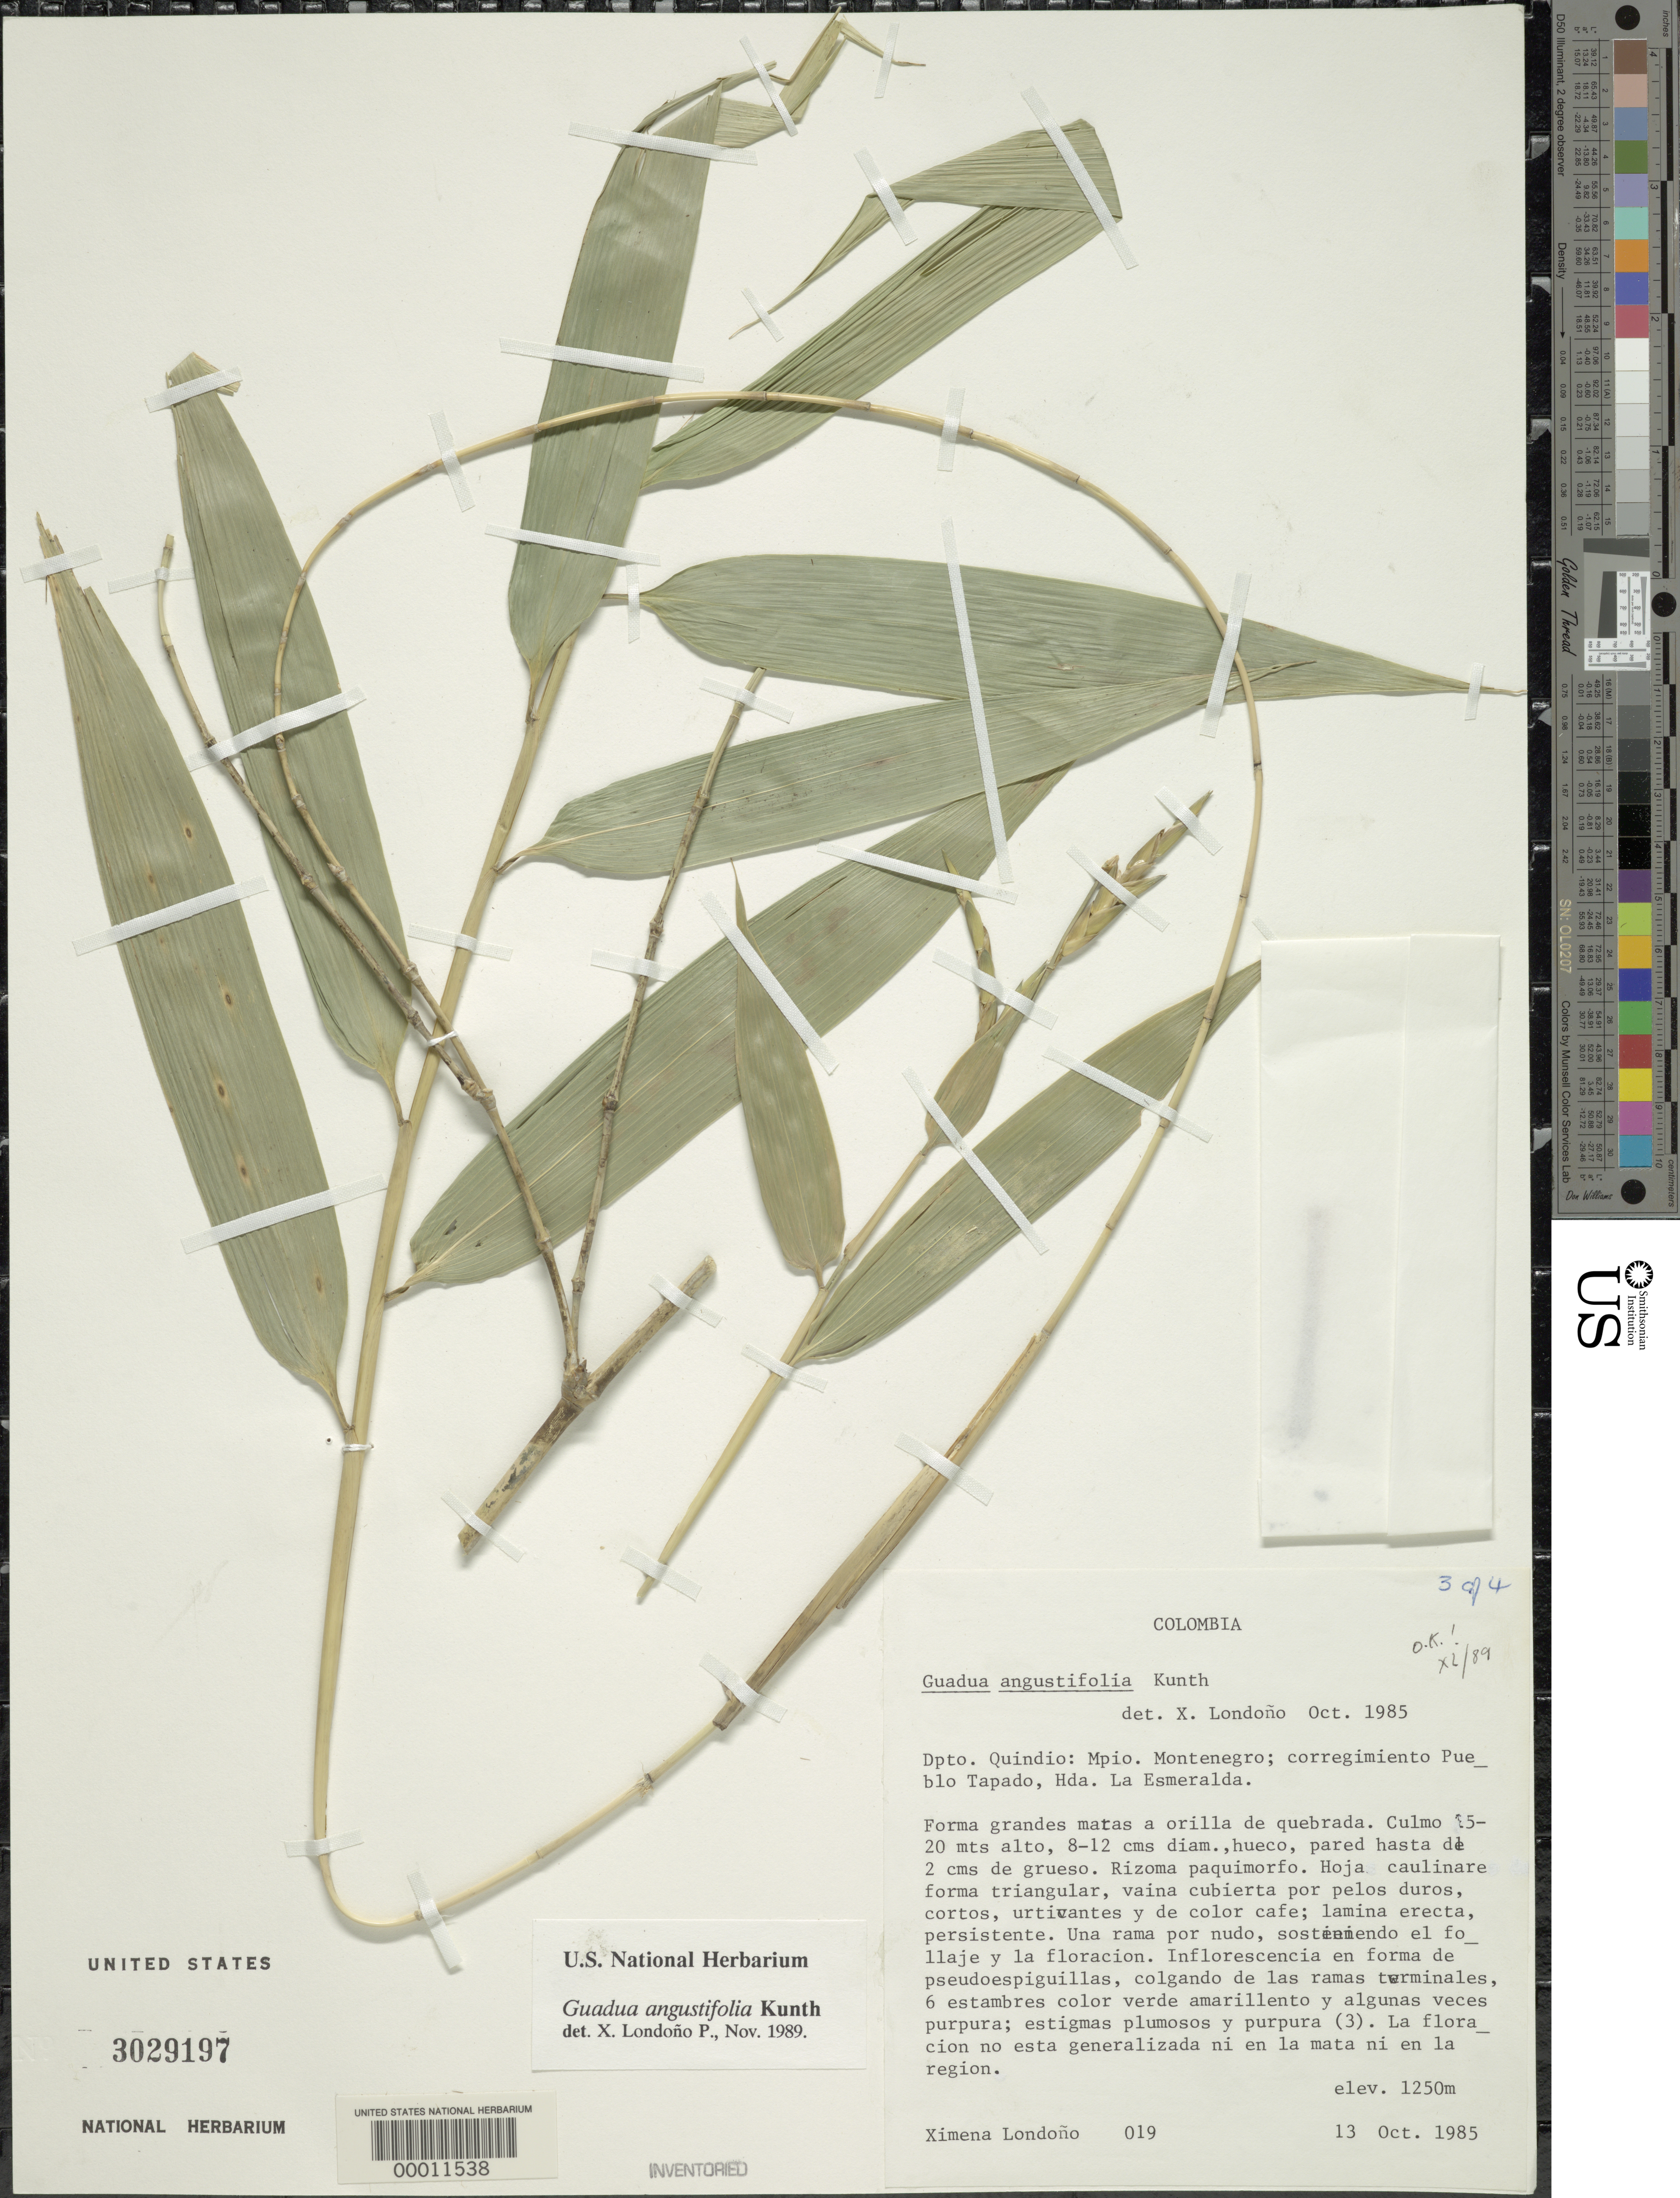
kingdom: Plantae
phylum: Tracheophyta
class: Liliopsida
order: Poales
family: Poaceae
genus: Guadua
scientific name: Guadua angustifolia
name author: Kunth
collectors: X. Londoño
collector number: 85-019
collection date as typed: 13 Oct 1985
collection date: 1985-10-13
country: Colombia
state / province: Quindío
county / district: Montenegro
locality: Pueblo tapado correg., hda. la Esmeralda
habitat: Large forest at mouth of quebrada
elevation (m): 1250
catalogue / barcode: US 3029197